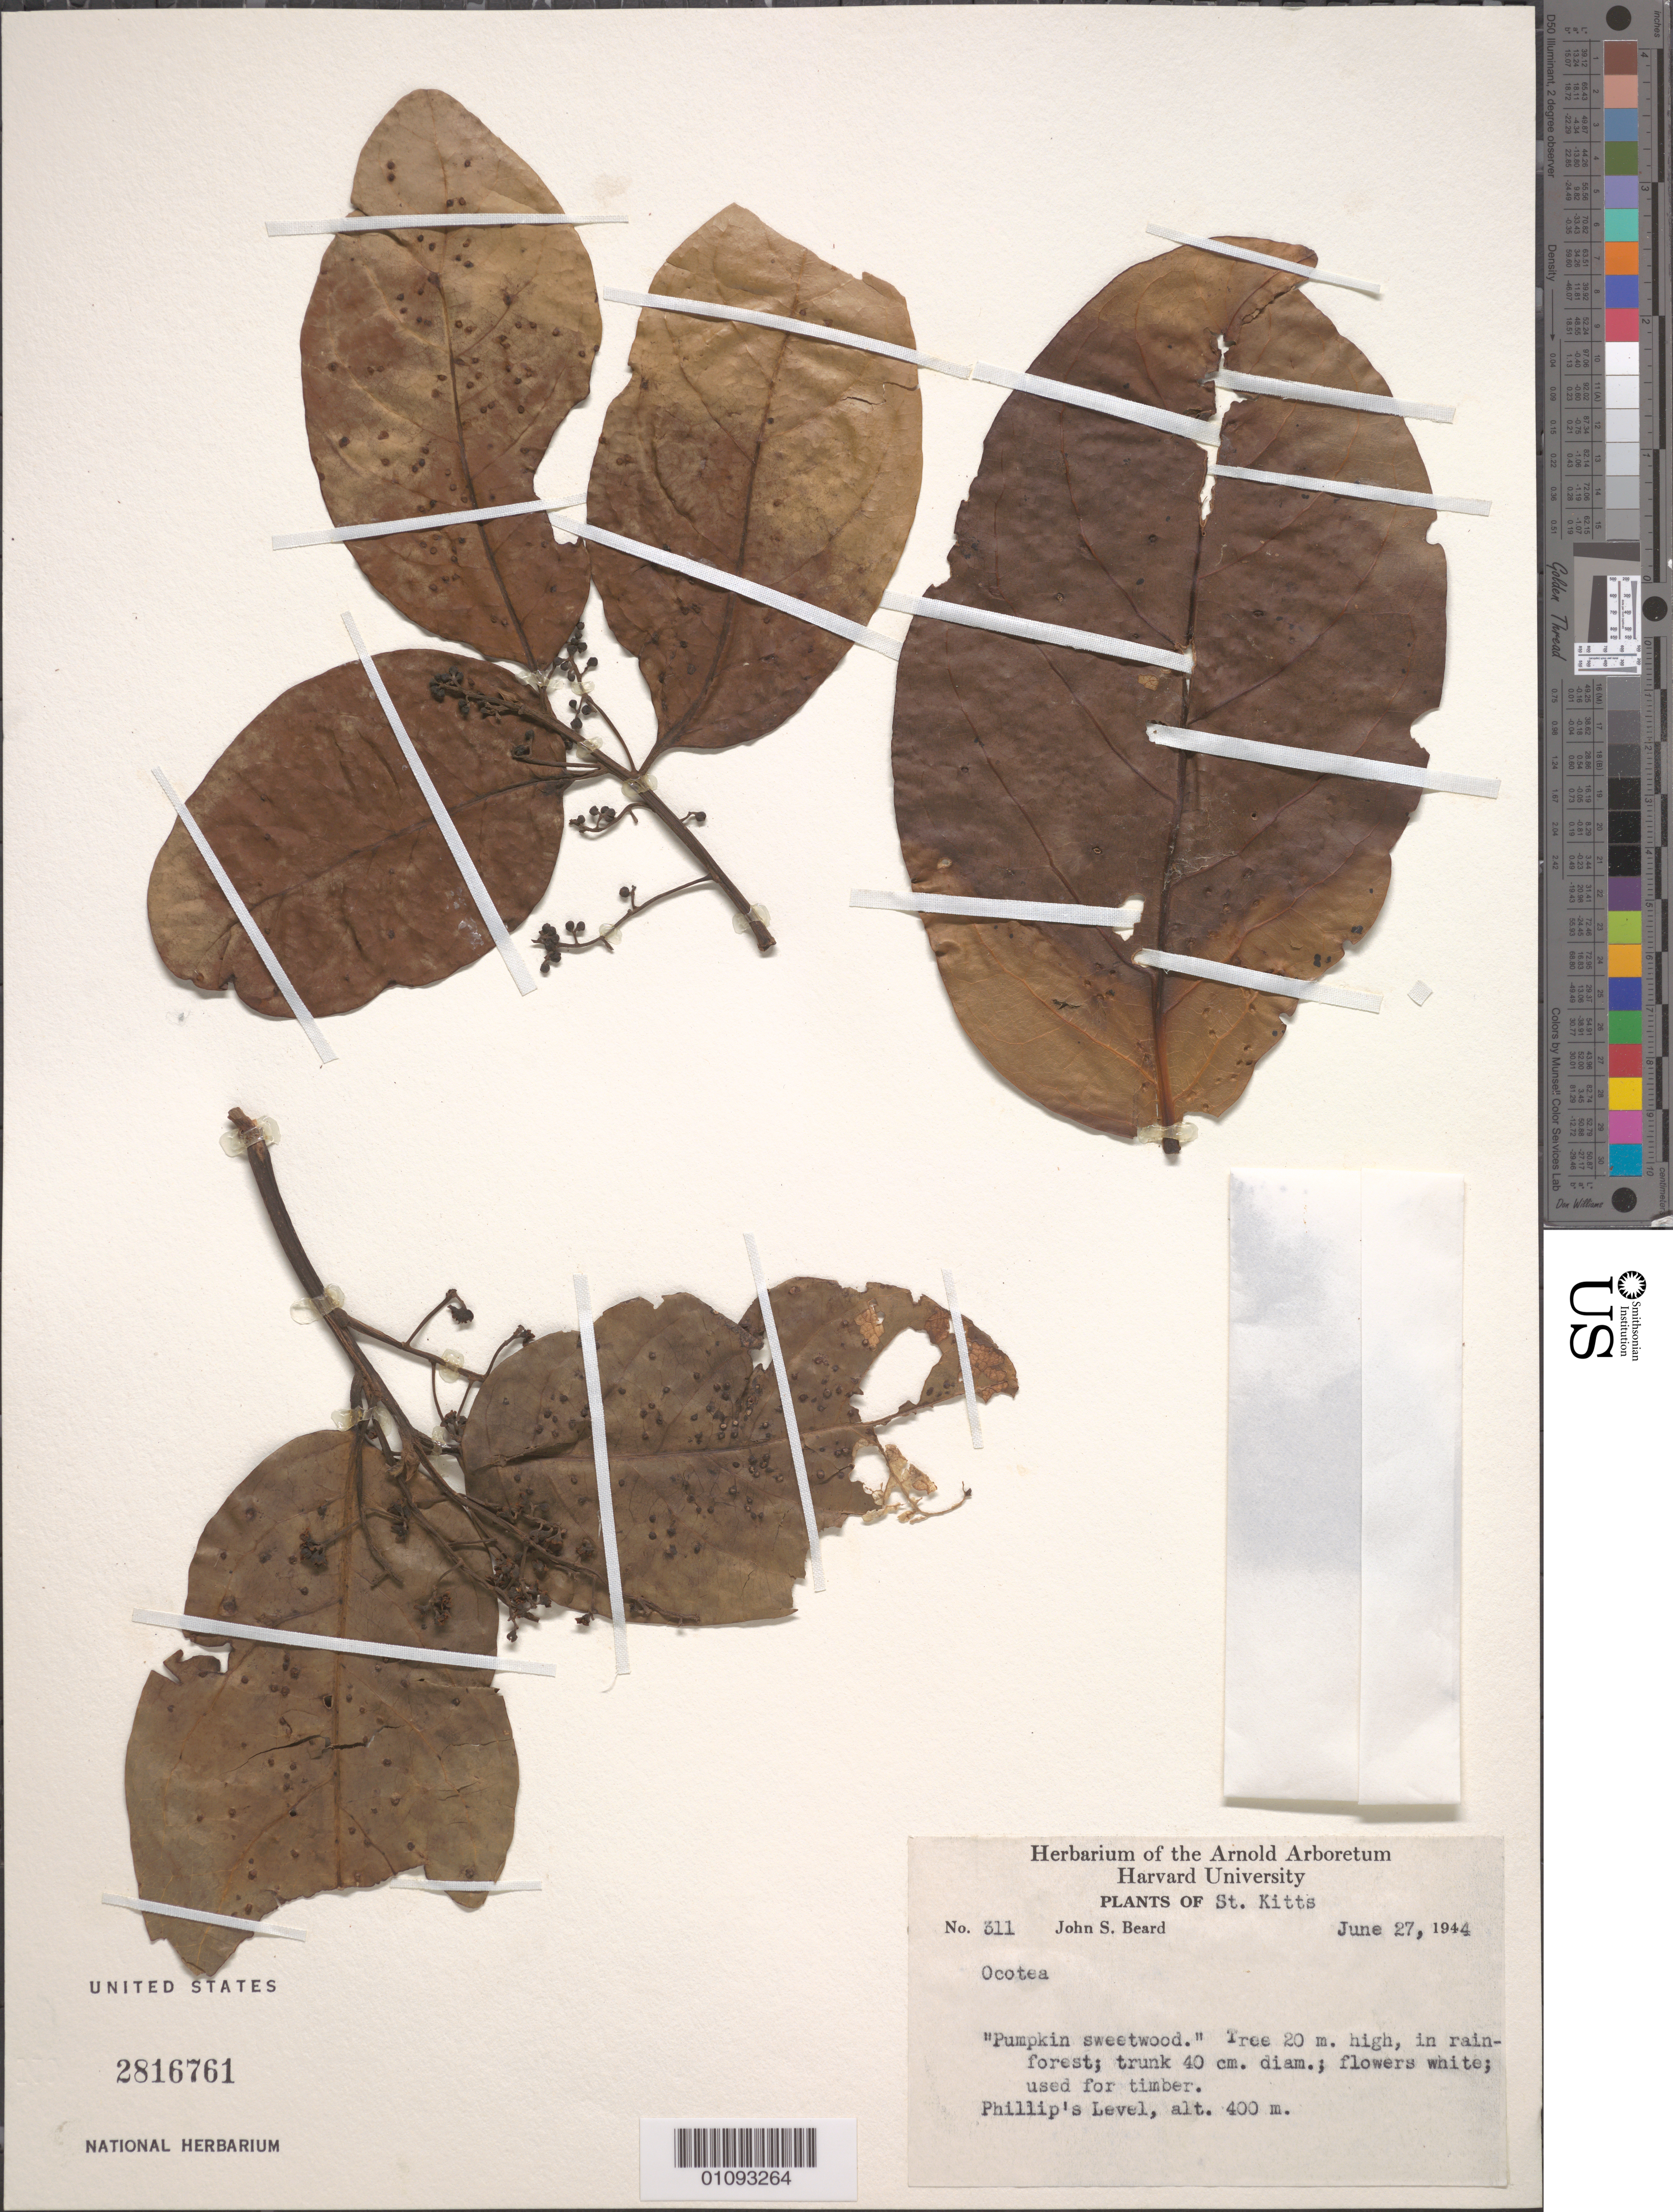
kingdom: Plantae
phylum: Tracheophyta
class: Magnoliopsida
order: Laurales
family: Lauraceae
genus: Ocotea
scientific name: Ocotea leucoxylon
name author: (Sw.) Laness.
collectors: J. Beard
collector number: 311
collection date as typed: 27 Jun 1944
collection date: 1944-06-27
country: St. Christopher-Nevis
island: St. Christopher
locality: Phillip's Level.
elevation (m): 400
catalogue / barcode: US 2816761